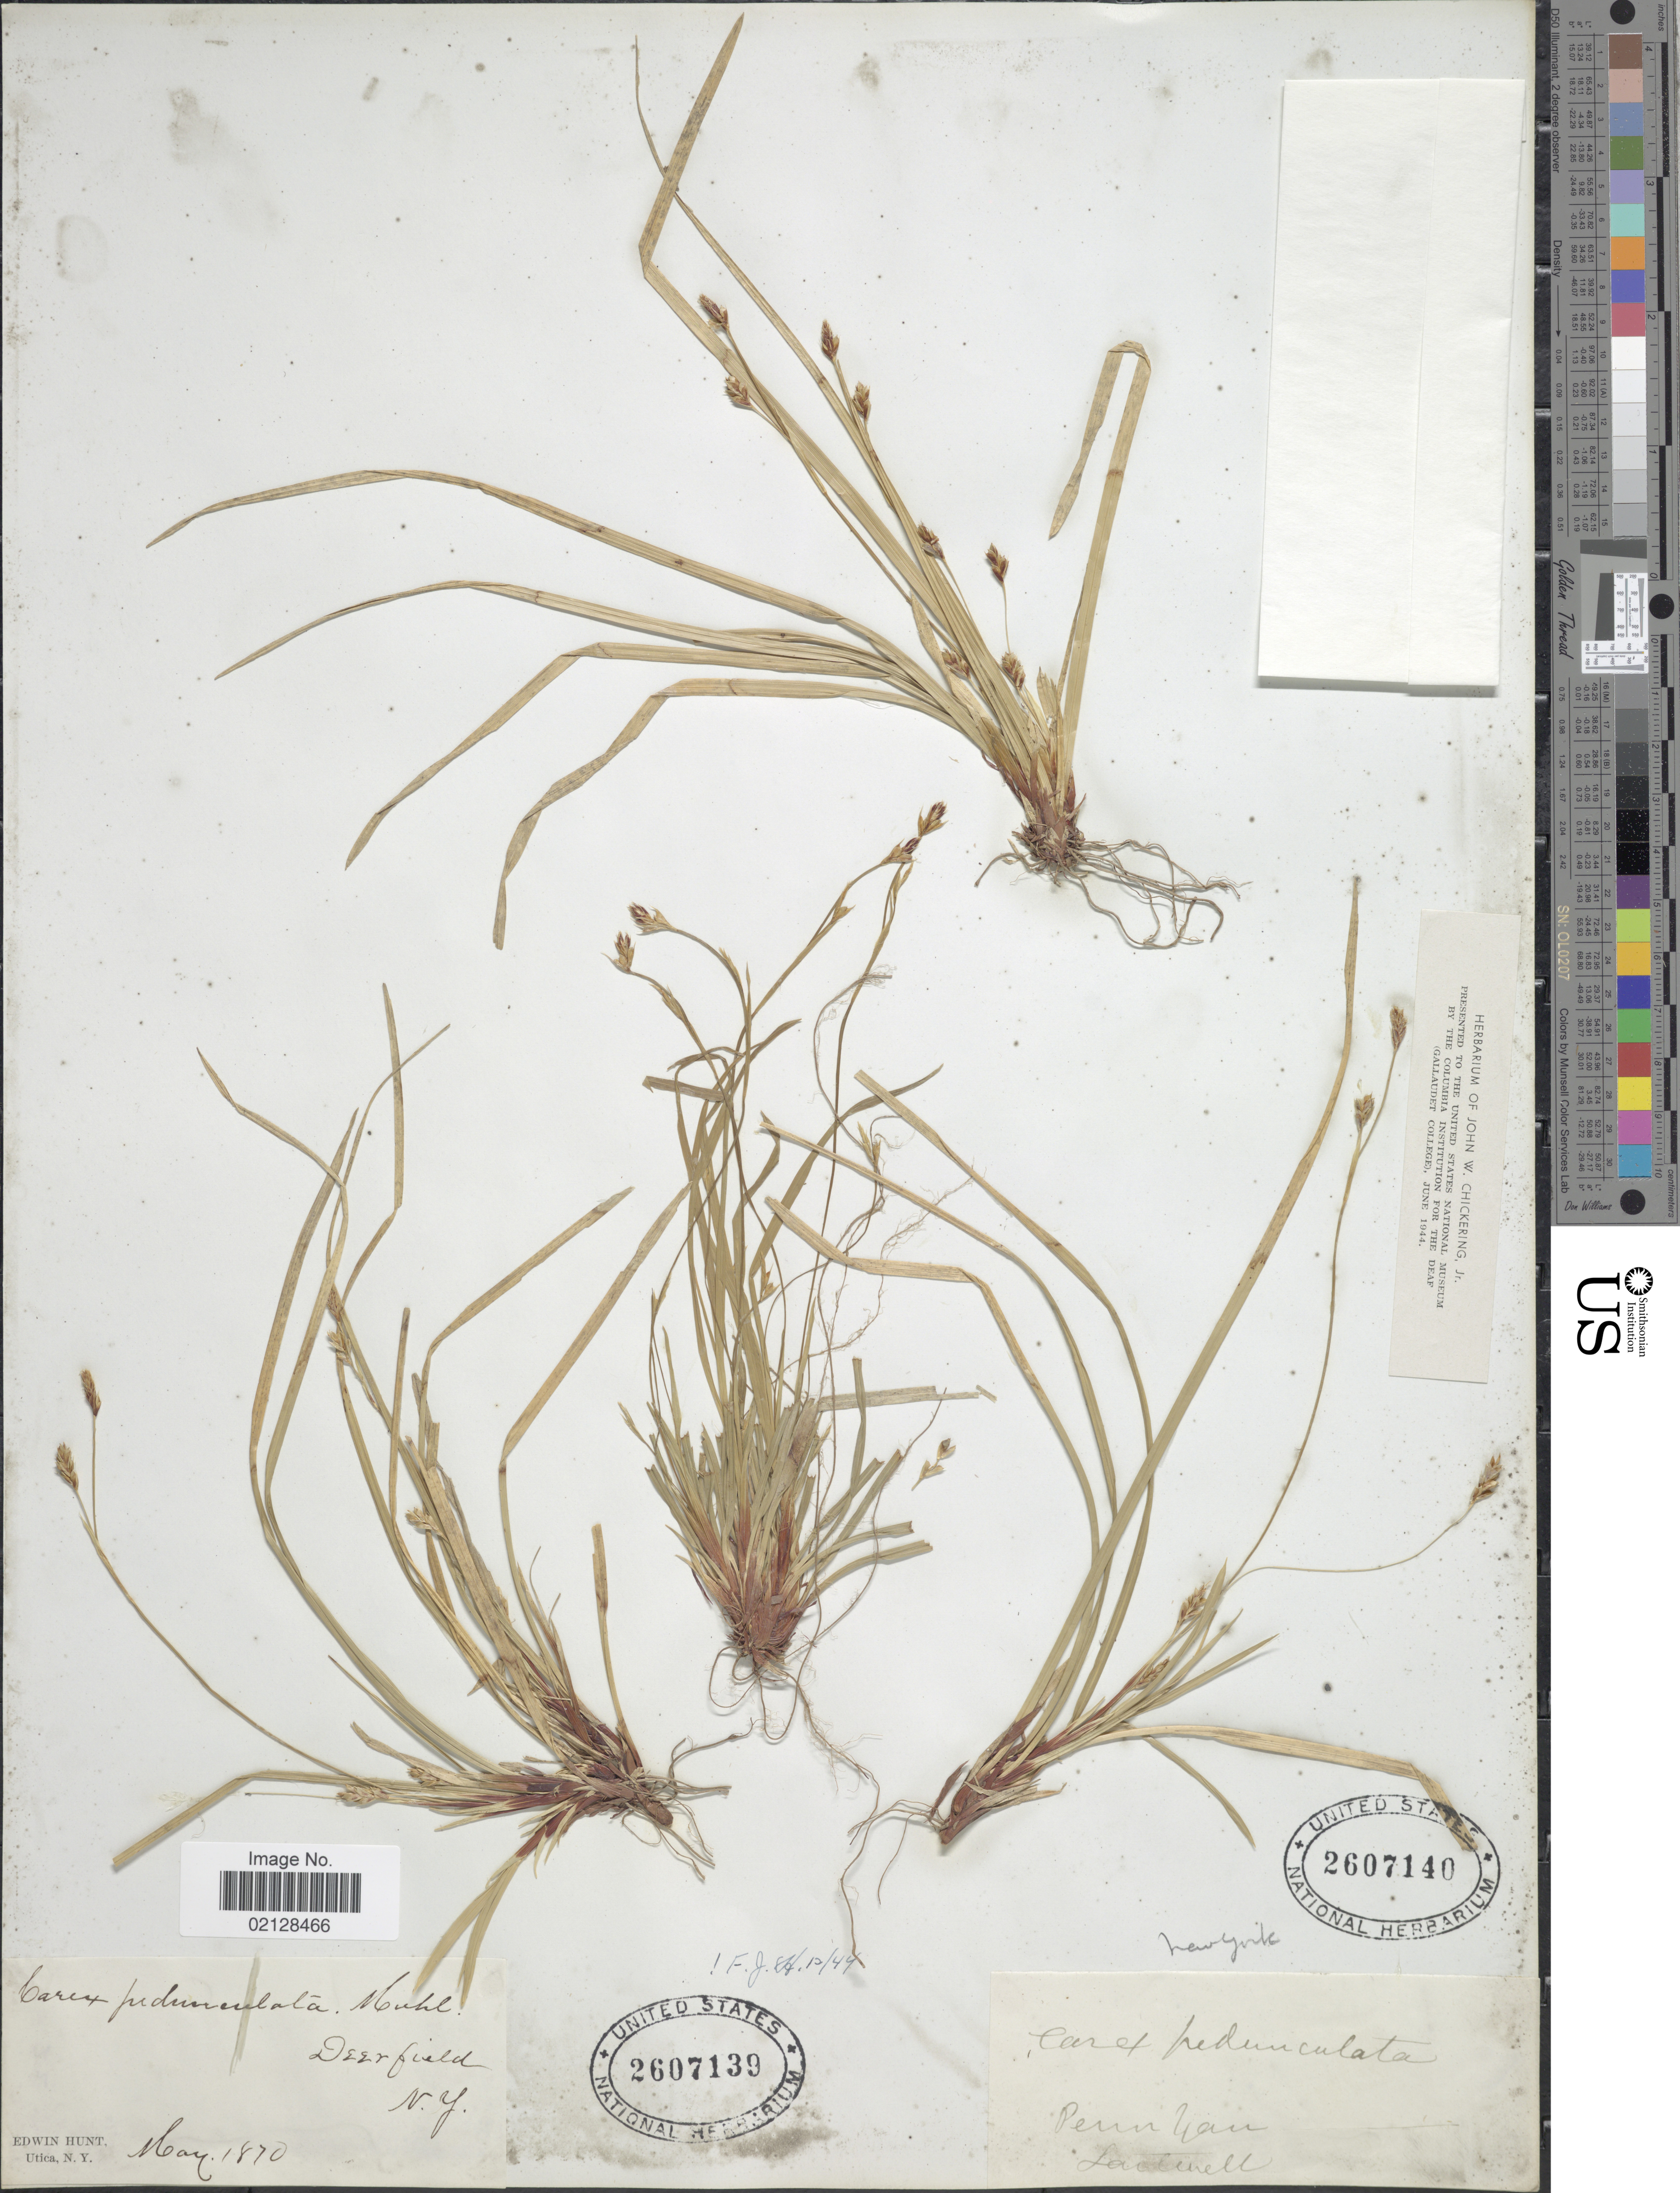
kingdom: Plantae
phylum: Tracheophyta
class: Liliopsida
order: Poales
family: Cyperaceae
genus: Carex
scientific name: Carex pedunculata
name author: Muhl. ex Willd.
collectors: Sartwell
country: United States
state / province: New York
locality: Penn Yan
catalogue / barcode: US 2607140-2